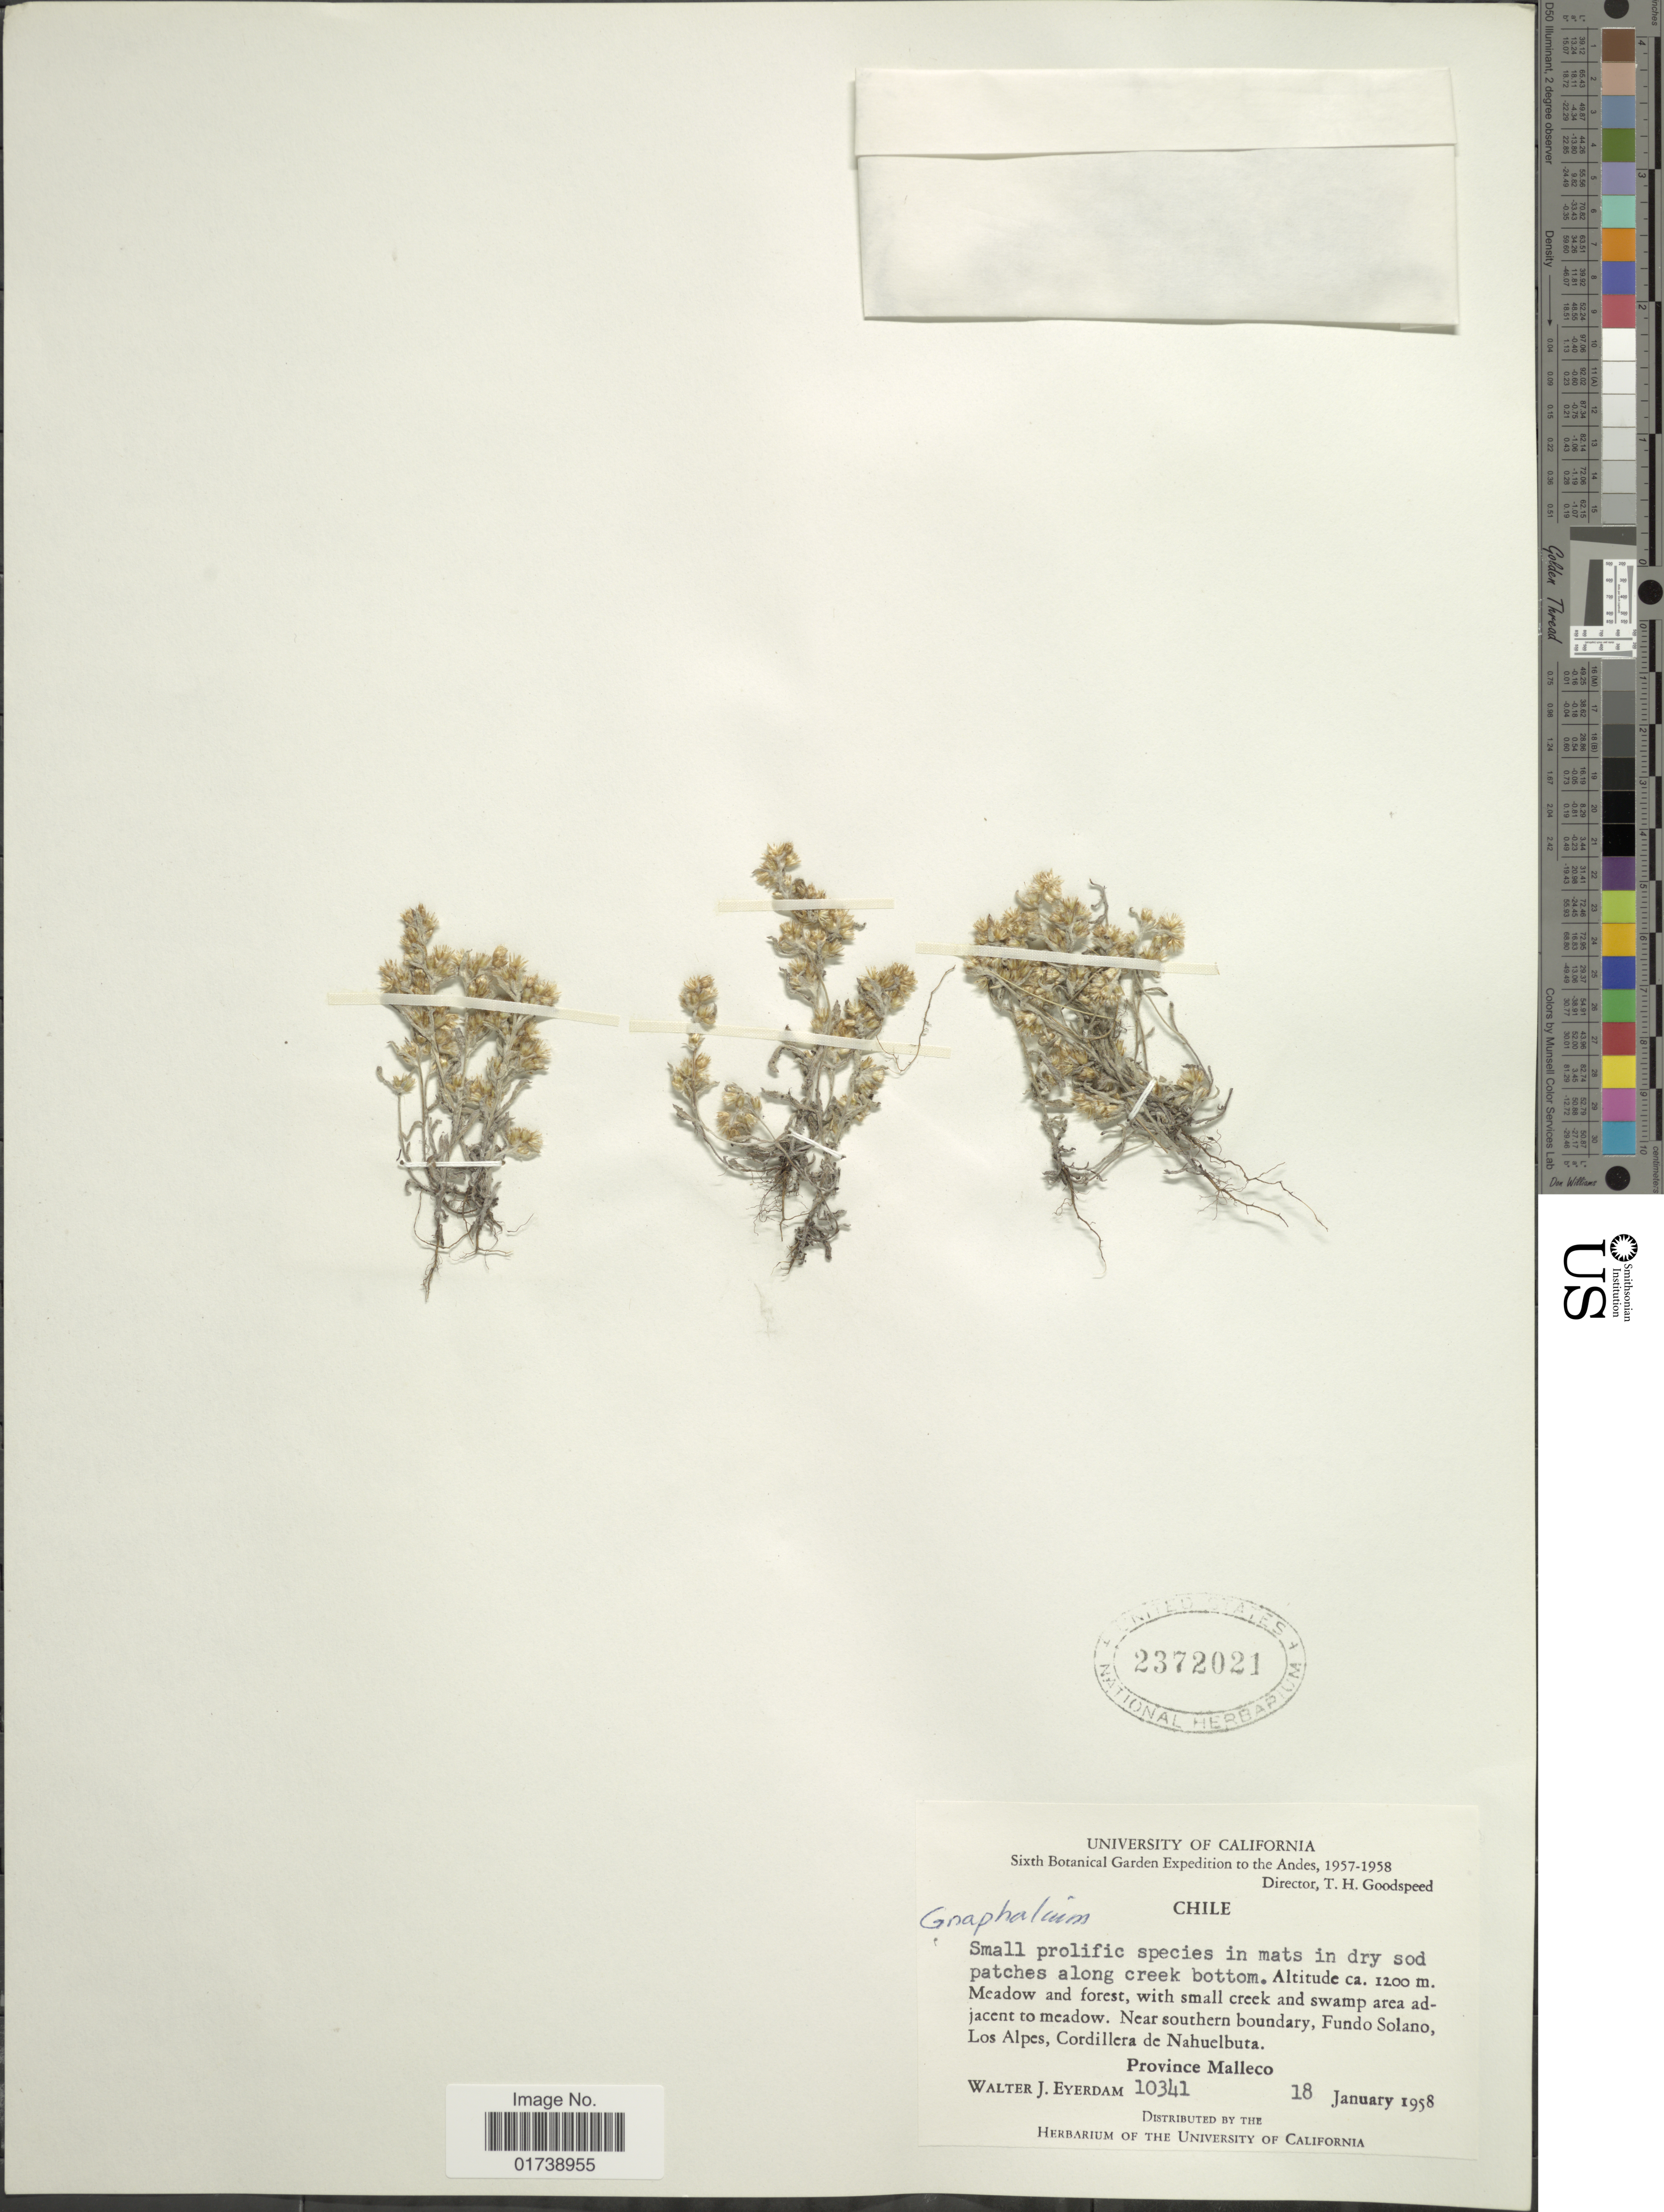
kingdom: Plantae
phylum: Tracheophyta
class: Magnoliopsida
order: Asterales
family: Asteraceae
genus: Gamochaeta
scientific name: Gamochaeta sp.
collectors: W. J. Eyerdam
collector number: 10341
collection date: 1958-01-18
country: Chile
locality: Near Southern boundary, Fundo Solano, Los Alpes, Cordillera de Nahuelbuta, province Malleco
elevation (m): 1200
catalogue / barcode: US 2372021